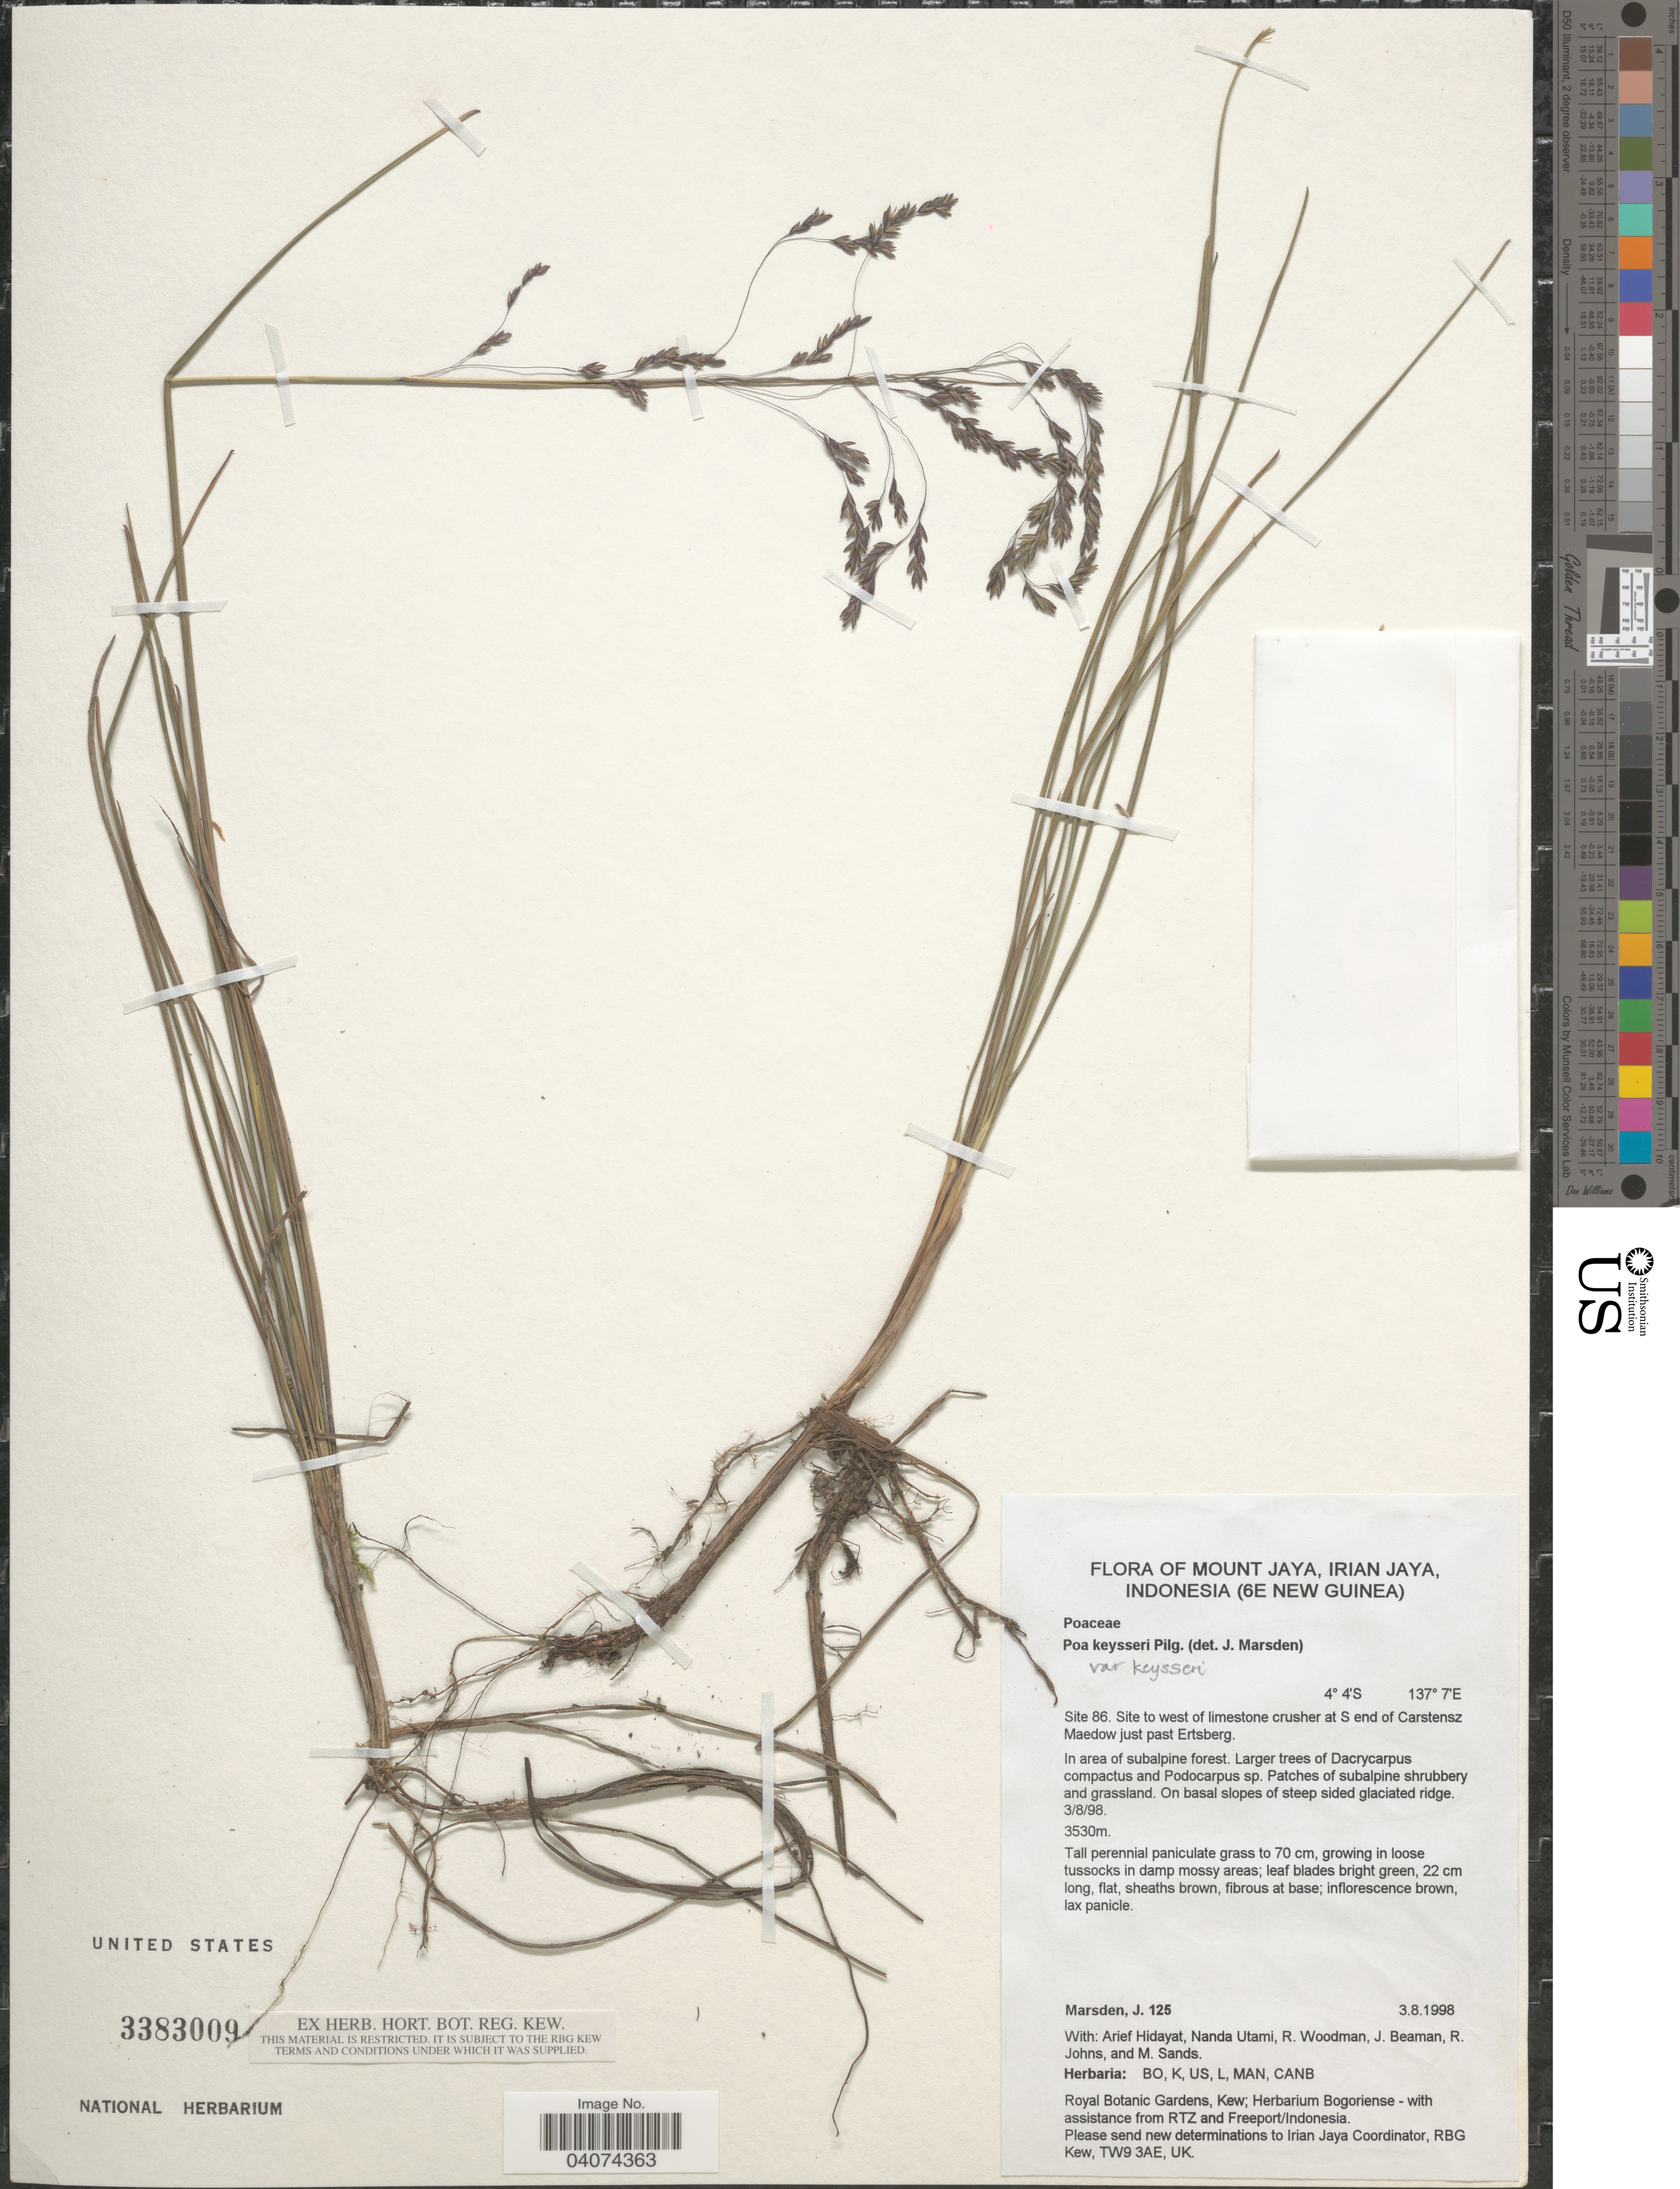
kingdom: Plantae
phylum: Tracheophyta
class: Liliopsida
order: Poales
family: Poaceae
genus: Poa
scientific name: Poa keysseri subsp. keysseri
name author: Pilg.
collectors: J. Marsden, A. Hidayat, N. Utami & R. Woodman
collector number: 125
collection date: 1998-08-03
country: Indonesia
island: New Guinea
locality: Mount Jaya, Irian Jaya (6e New Guinea). Site 86. Site to west of limestone crusher at S end of Carstensz Meadow just past Ertsberg. In area of subalpine forest.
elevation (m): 3530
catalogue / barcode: US 3383009